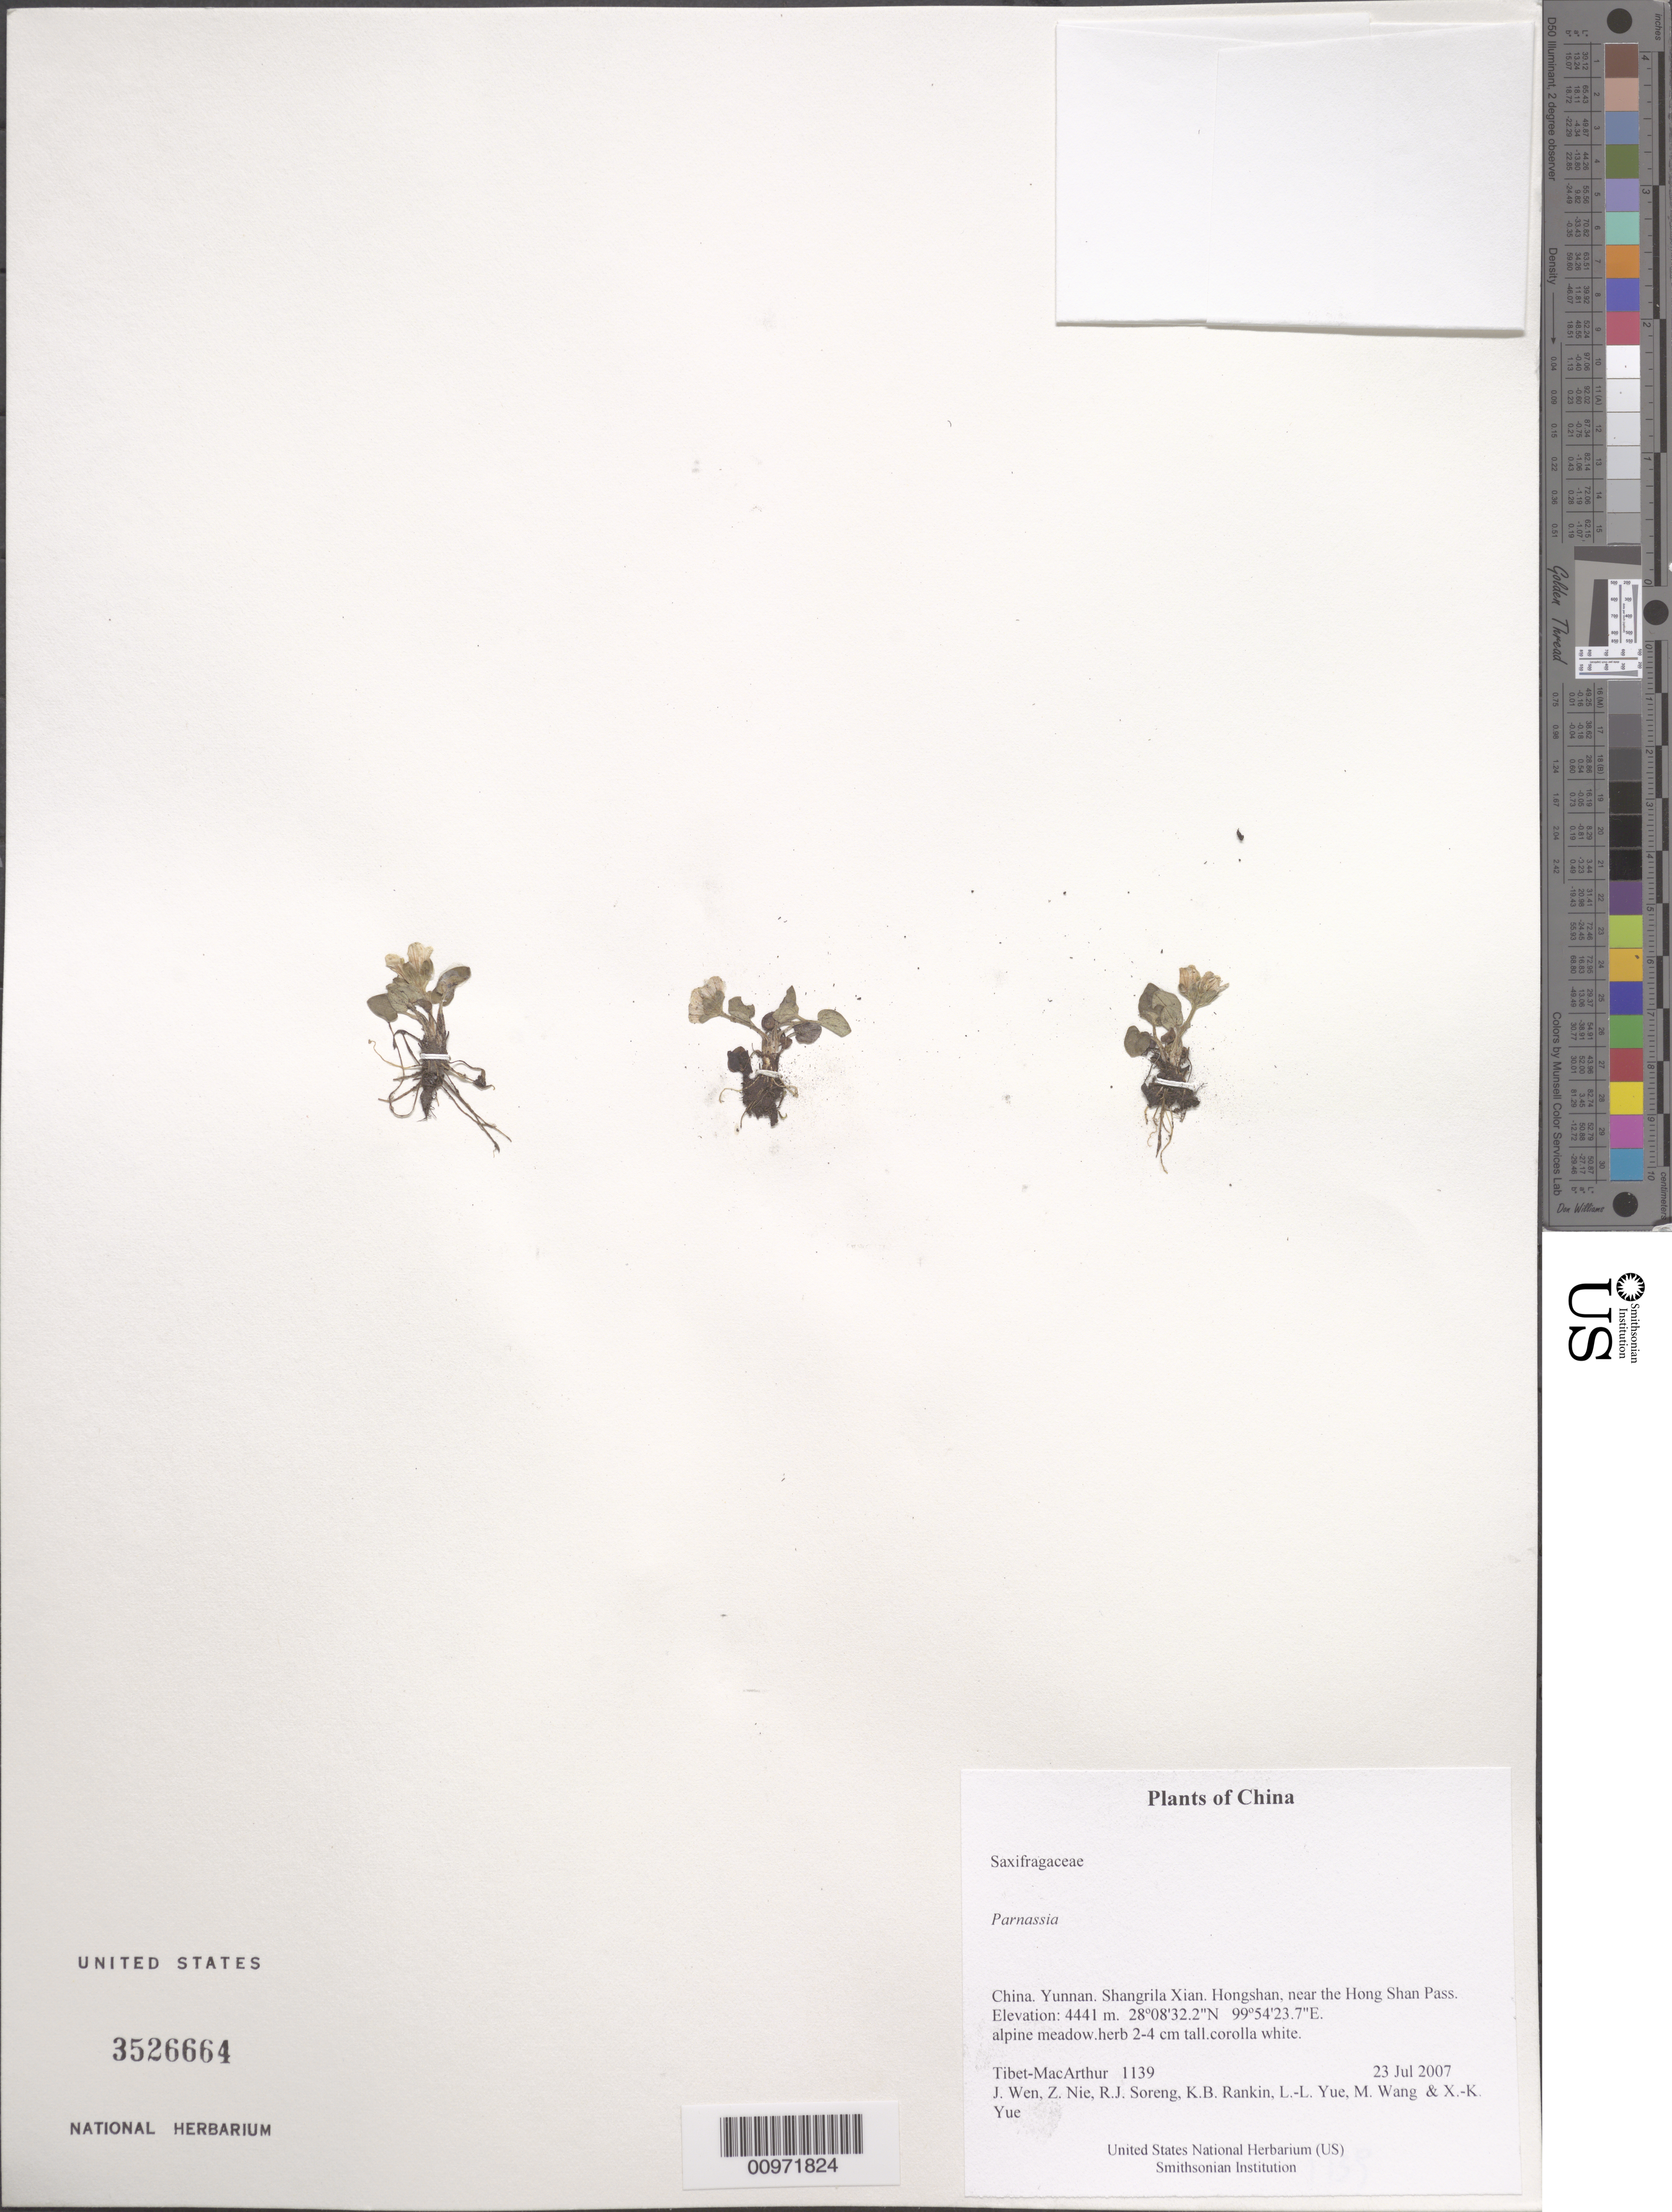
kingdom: Plantae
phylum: Tracheophyta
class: Magnoliopsida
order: Celastrales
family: Parnassiaceae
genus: Parnassia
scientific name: Parnassia sp.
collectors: Tibet-MacArthur, J. Wen, Z. Nie, R. J. Soreng, K. Rankin, L. Yue, M. Wang & X. Yue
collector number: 1139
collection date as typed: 23 Jul 2007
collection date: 2007-07-23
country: China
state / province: Yunnan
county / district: Shangrila Xian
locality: Hongshan, near the Hong Shan Pass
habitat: alpine meadow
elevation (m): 4441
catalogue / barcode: US 3526664